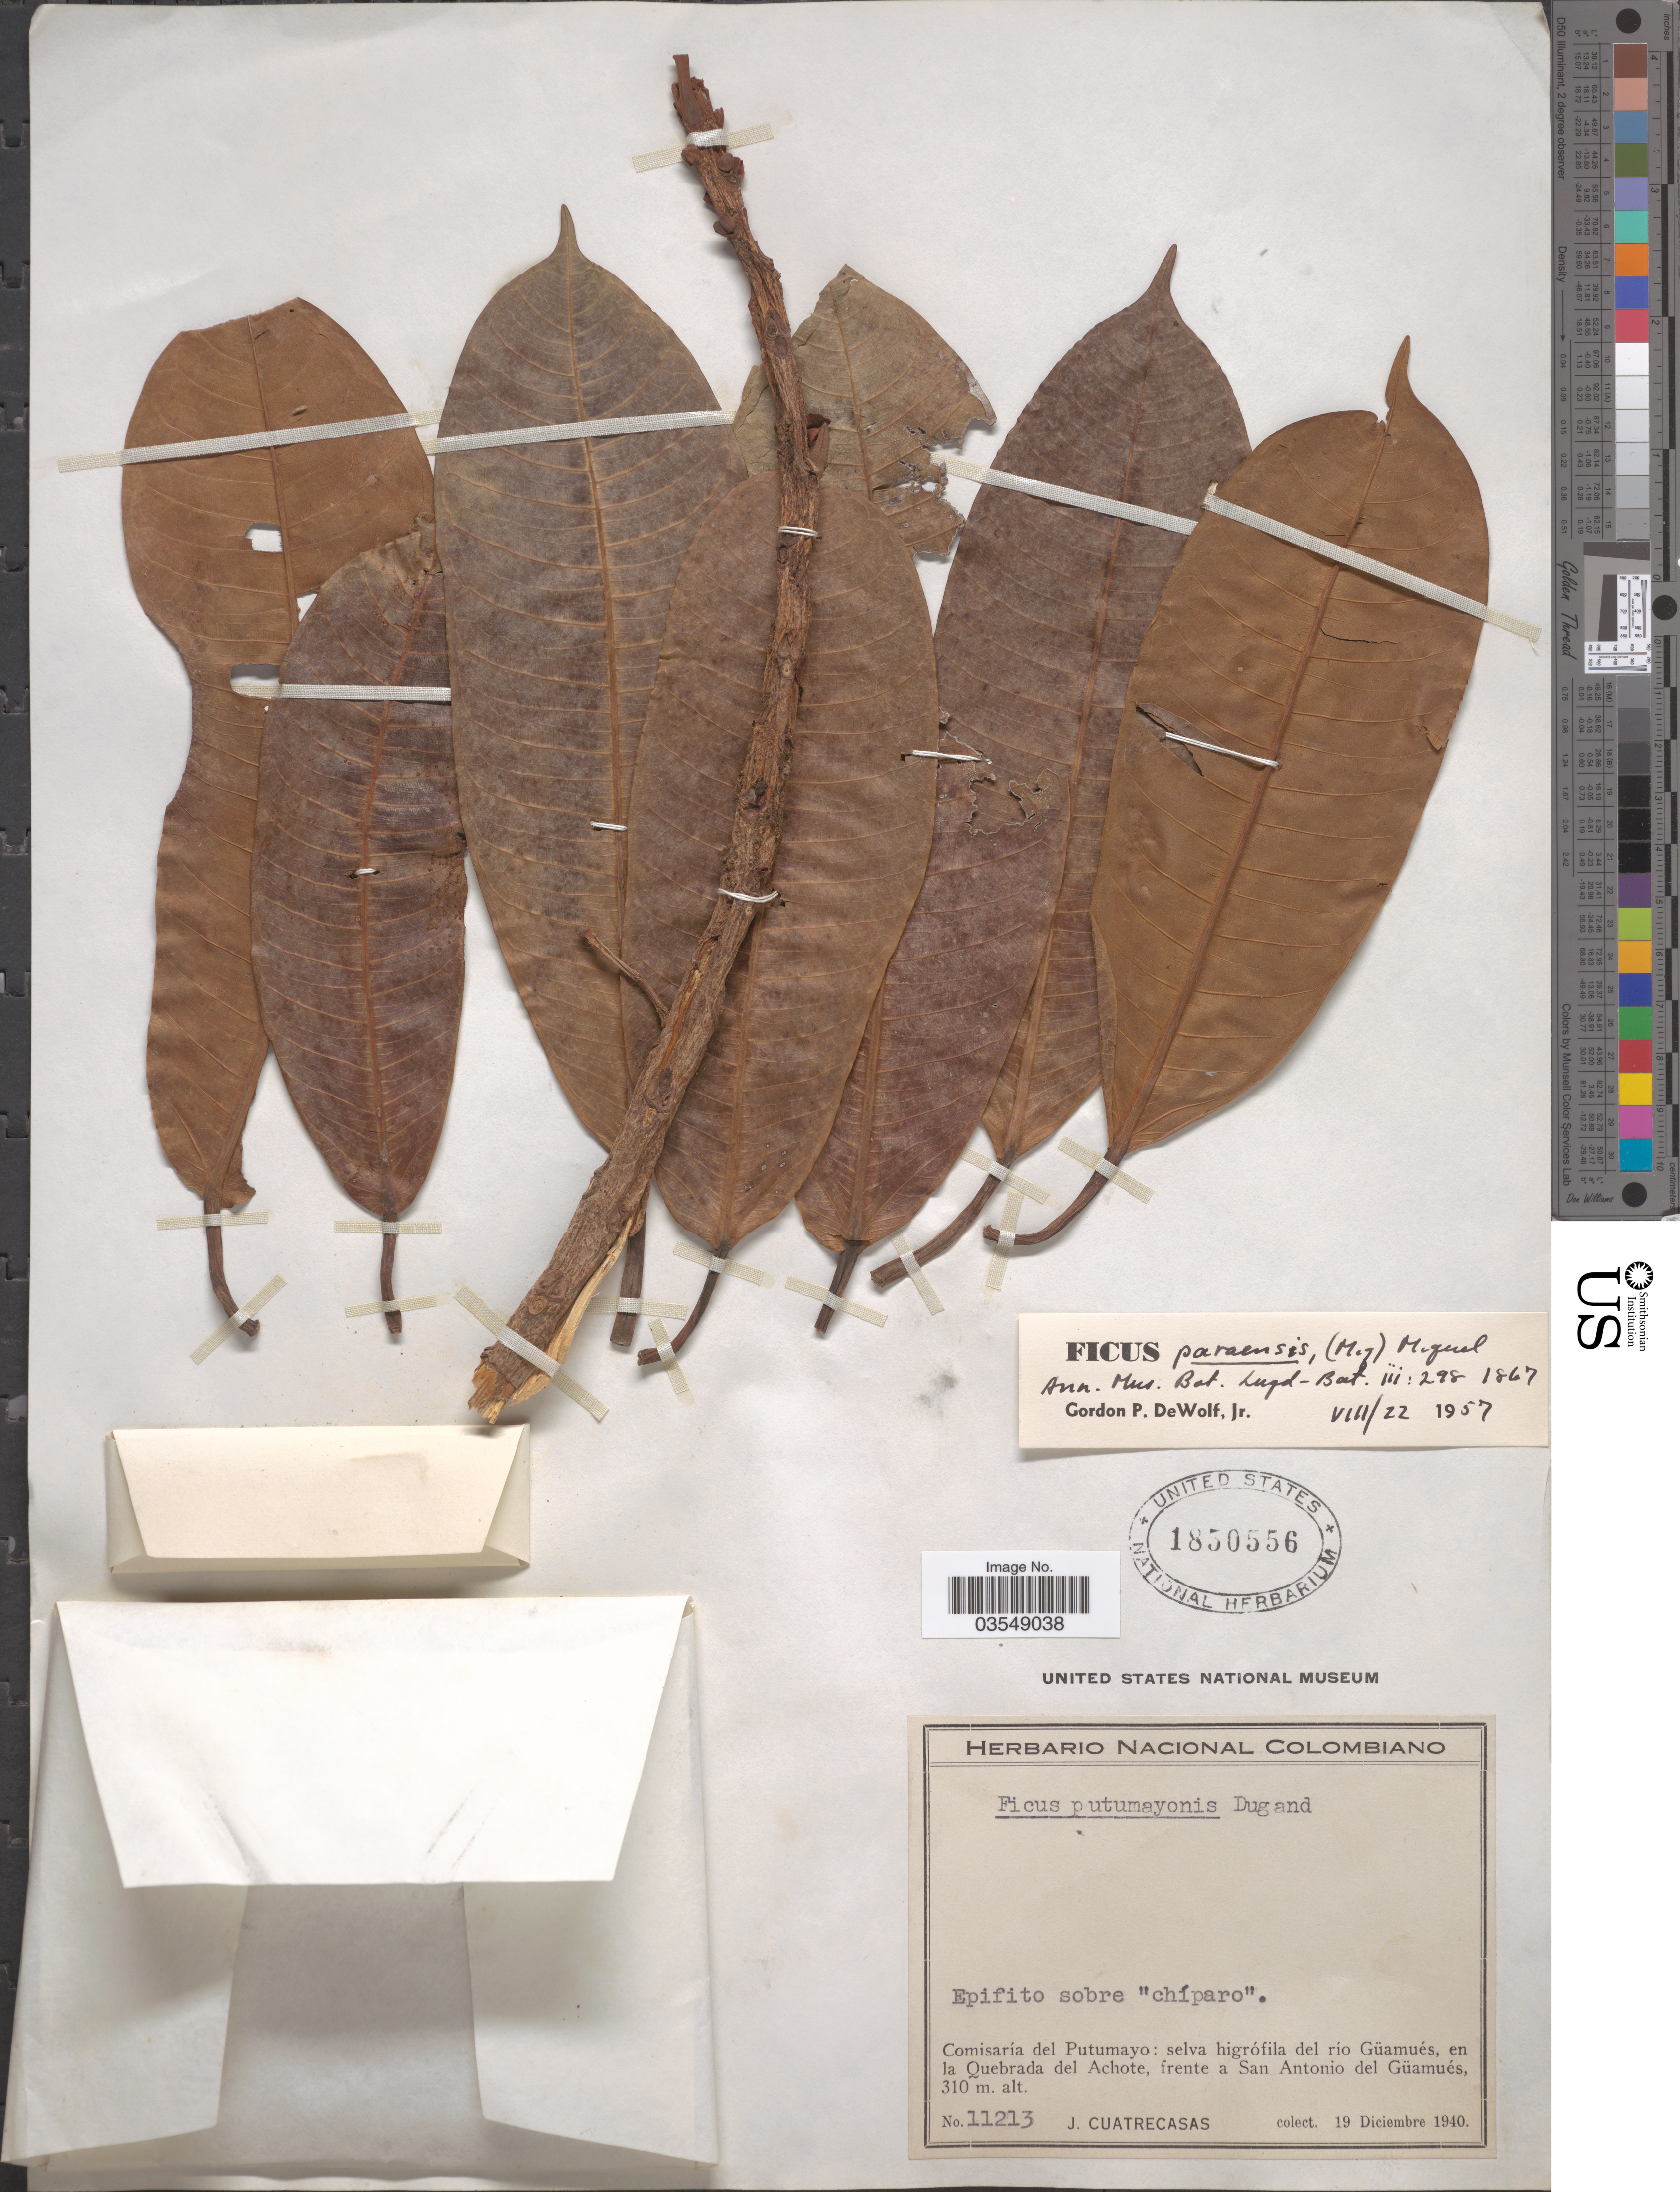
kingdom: Plantae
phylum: Tracheophyta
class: Magnoliopsida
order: Rosales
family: Moraceae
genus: Ficus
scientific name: Ficus paraensis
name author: (Miq.) Miq.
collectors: J. Cuatrecasas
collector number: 11213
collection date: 1940-12-19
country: Colombia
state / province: Putumayo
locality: Comisaría del Putumayo: selva higrófila del río Güamués, en la Quebrada del Achote, frente a San Antonio del Güamués.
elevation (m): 310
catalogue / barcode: US 1850556